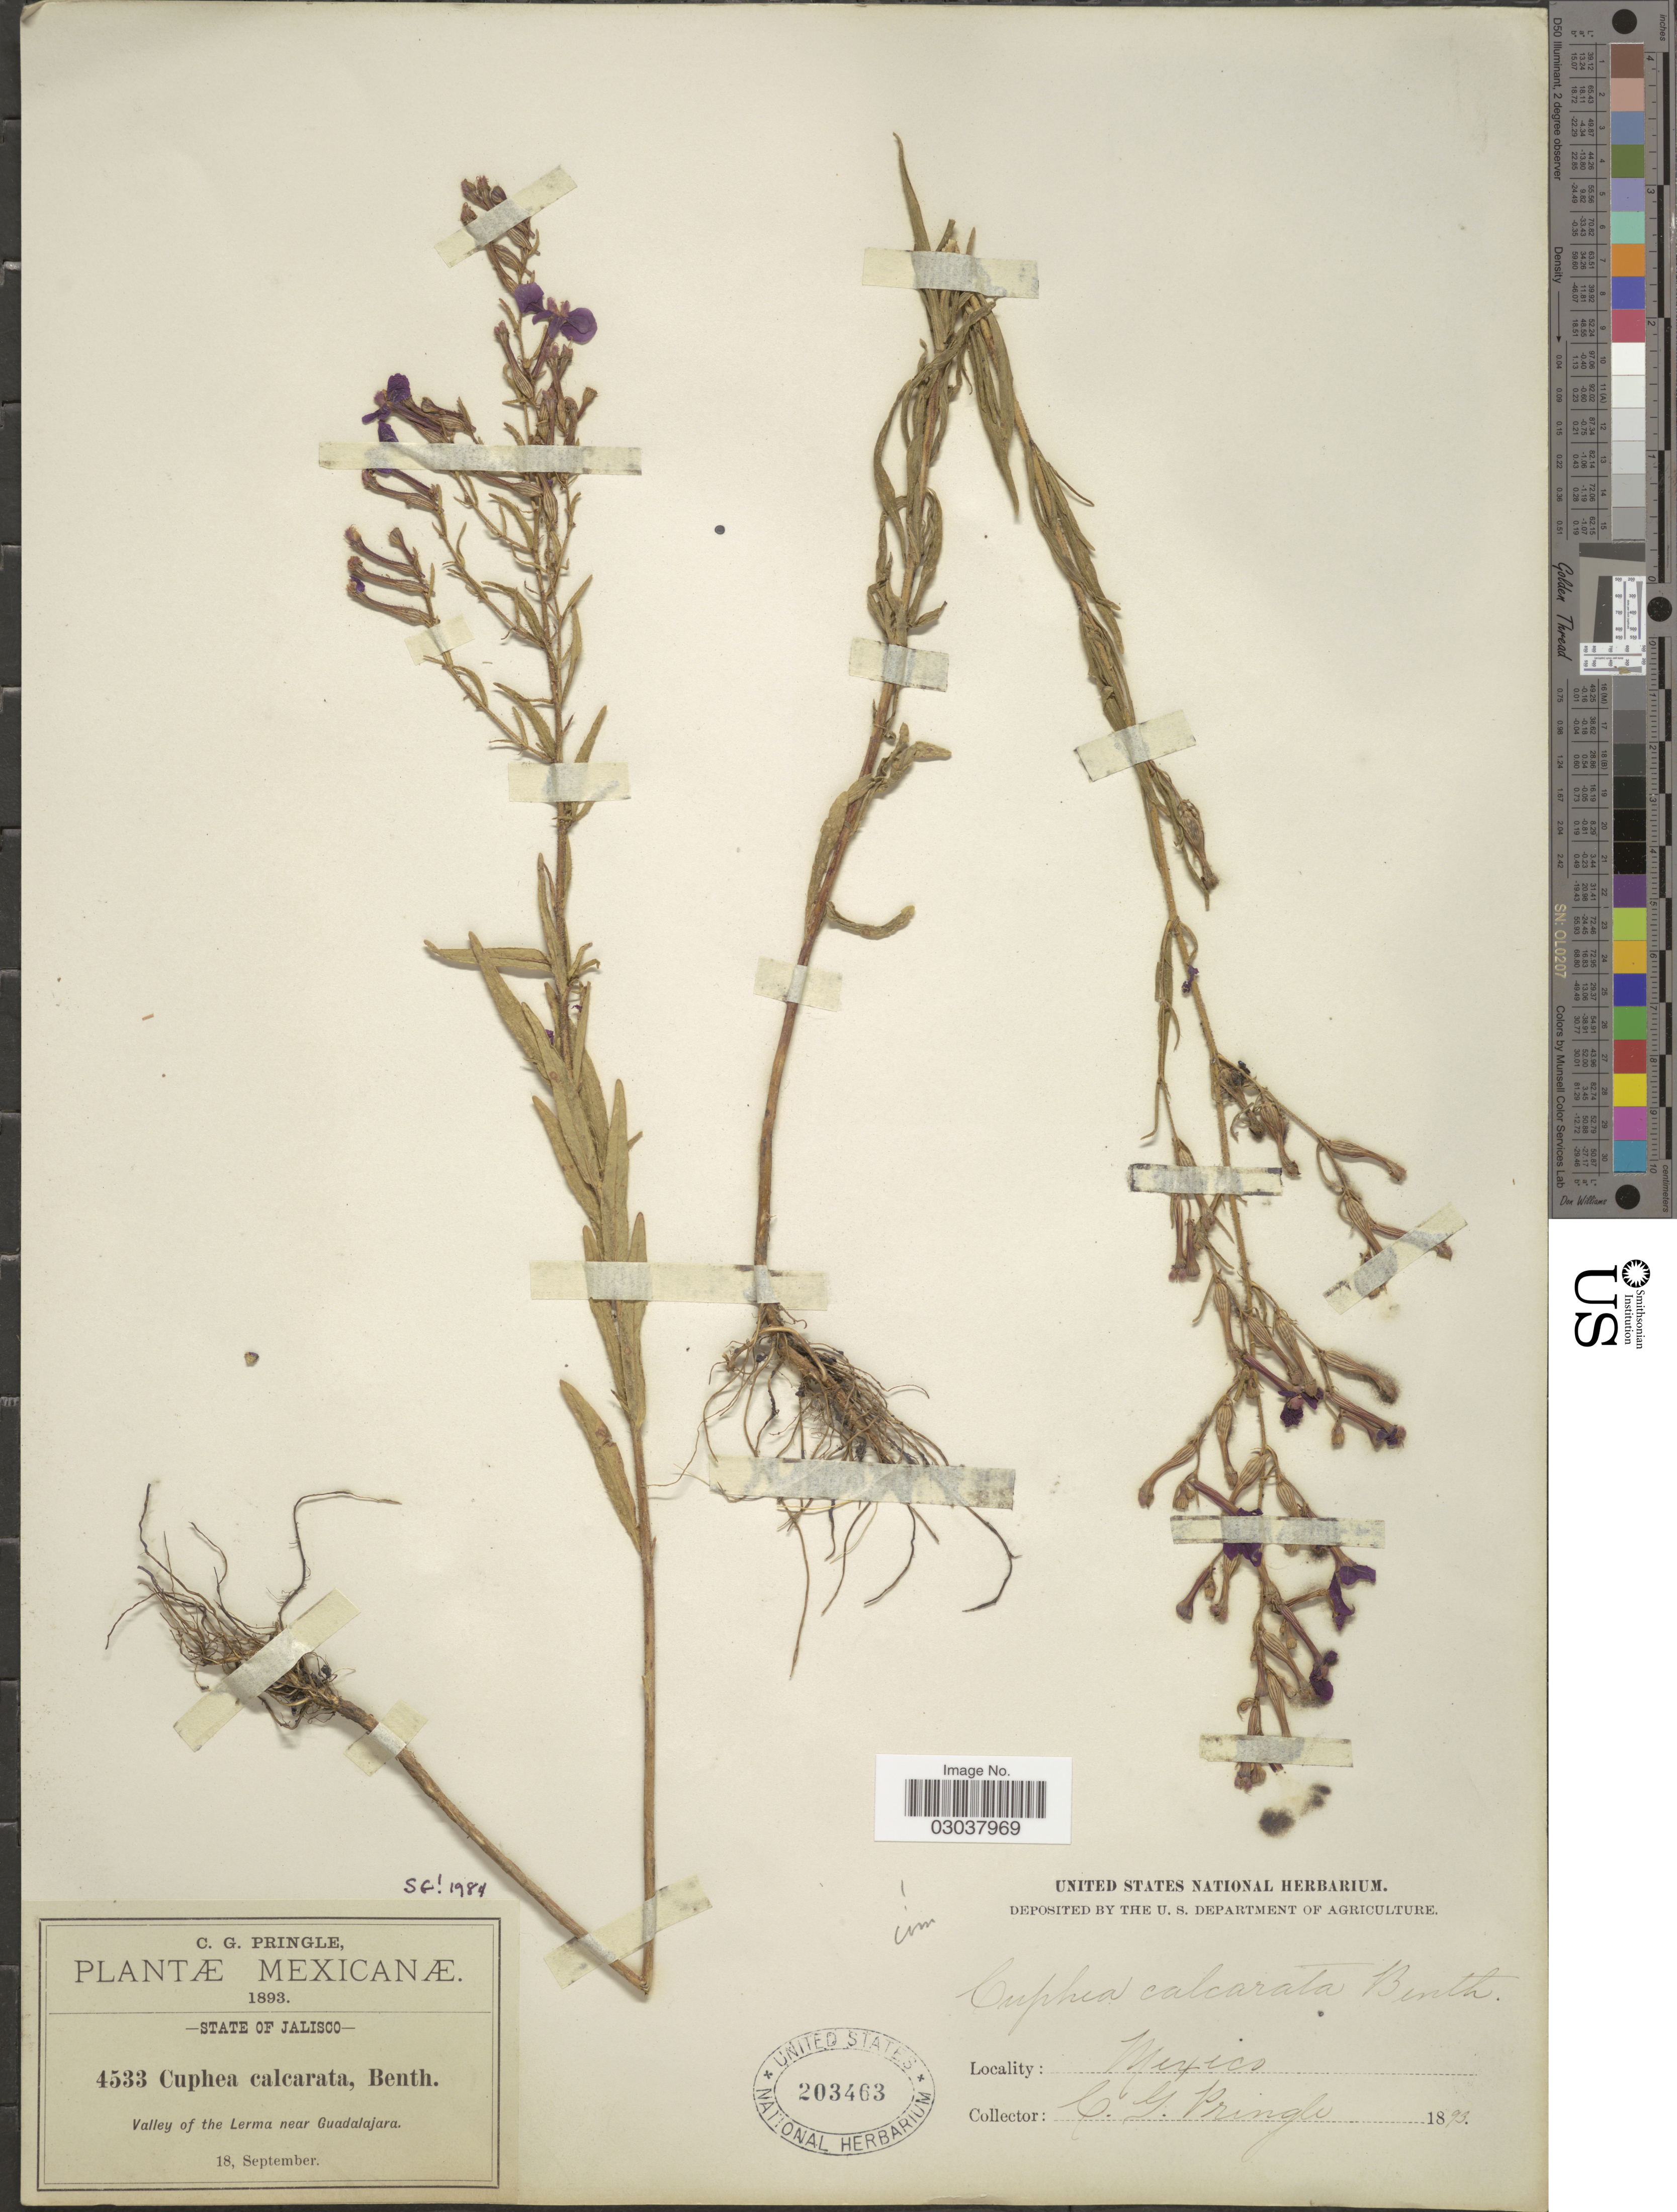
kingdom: Plantae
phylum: Tracheophyta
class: Magnoliopsida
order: Myrtales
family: Lythraceae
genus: Cuphea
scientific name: Cuphea calcarata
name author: Benth.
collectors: C. G. Pringle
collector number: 4533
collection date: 1893-09-18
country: Mexico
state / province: Jalisco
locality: Valley of the Lerma near Guadalajara.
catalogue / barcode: US 203463